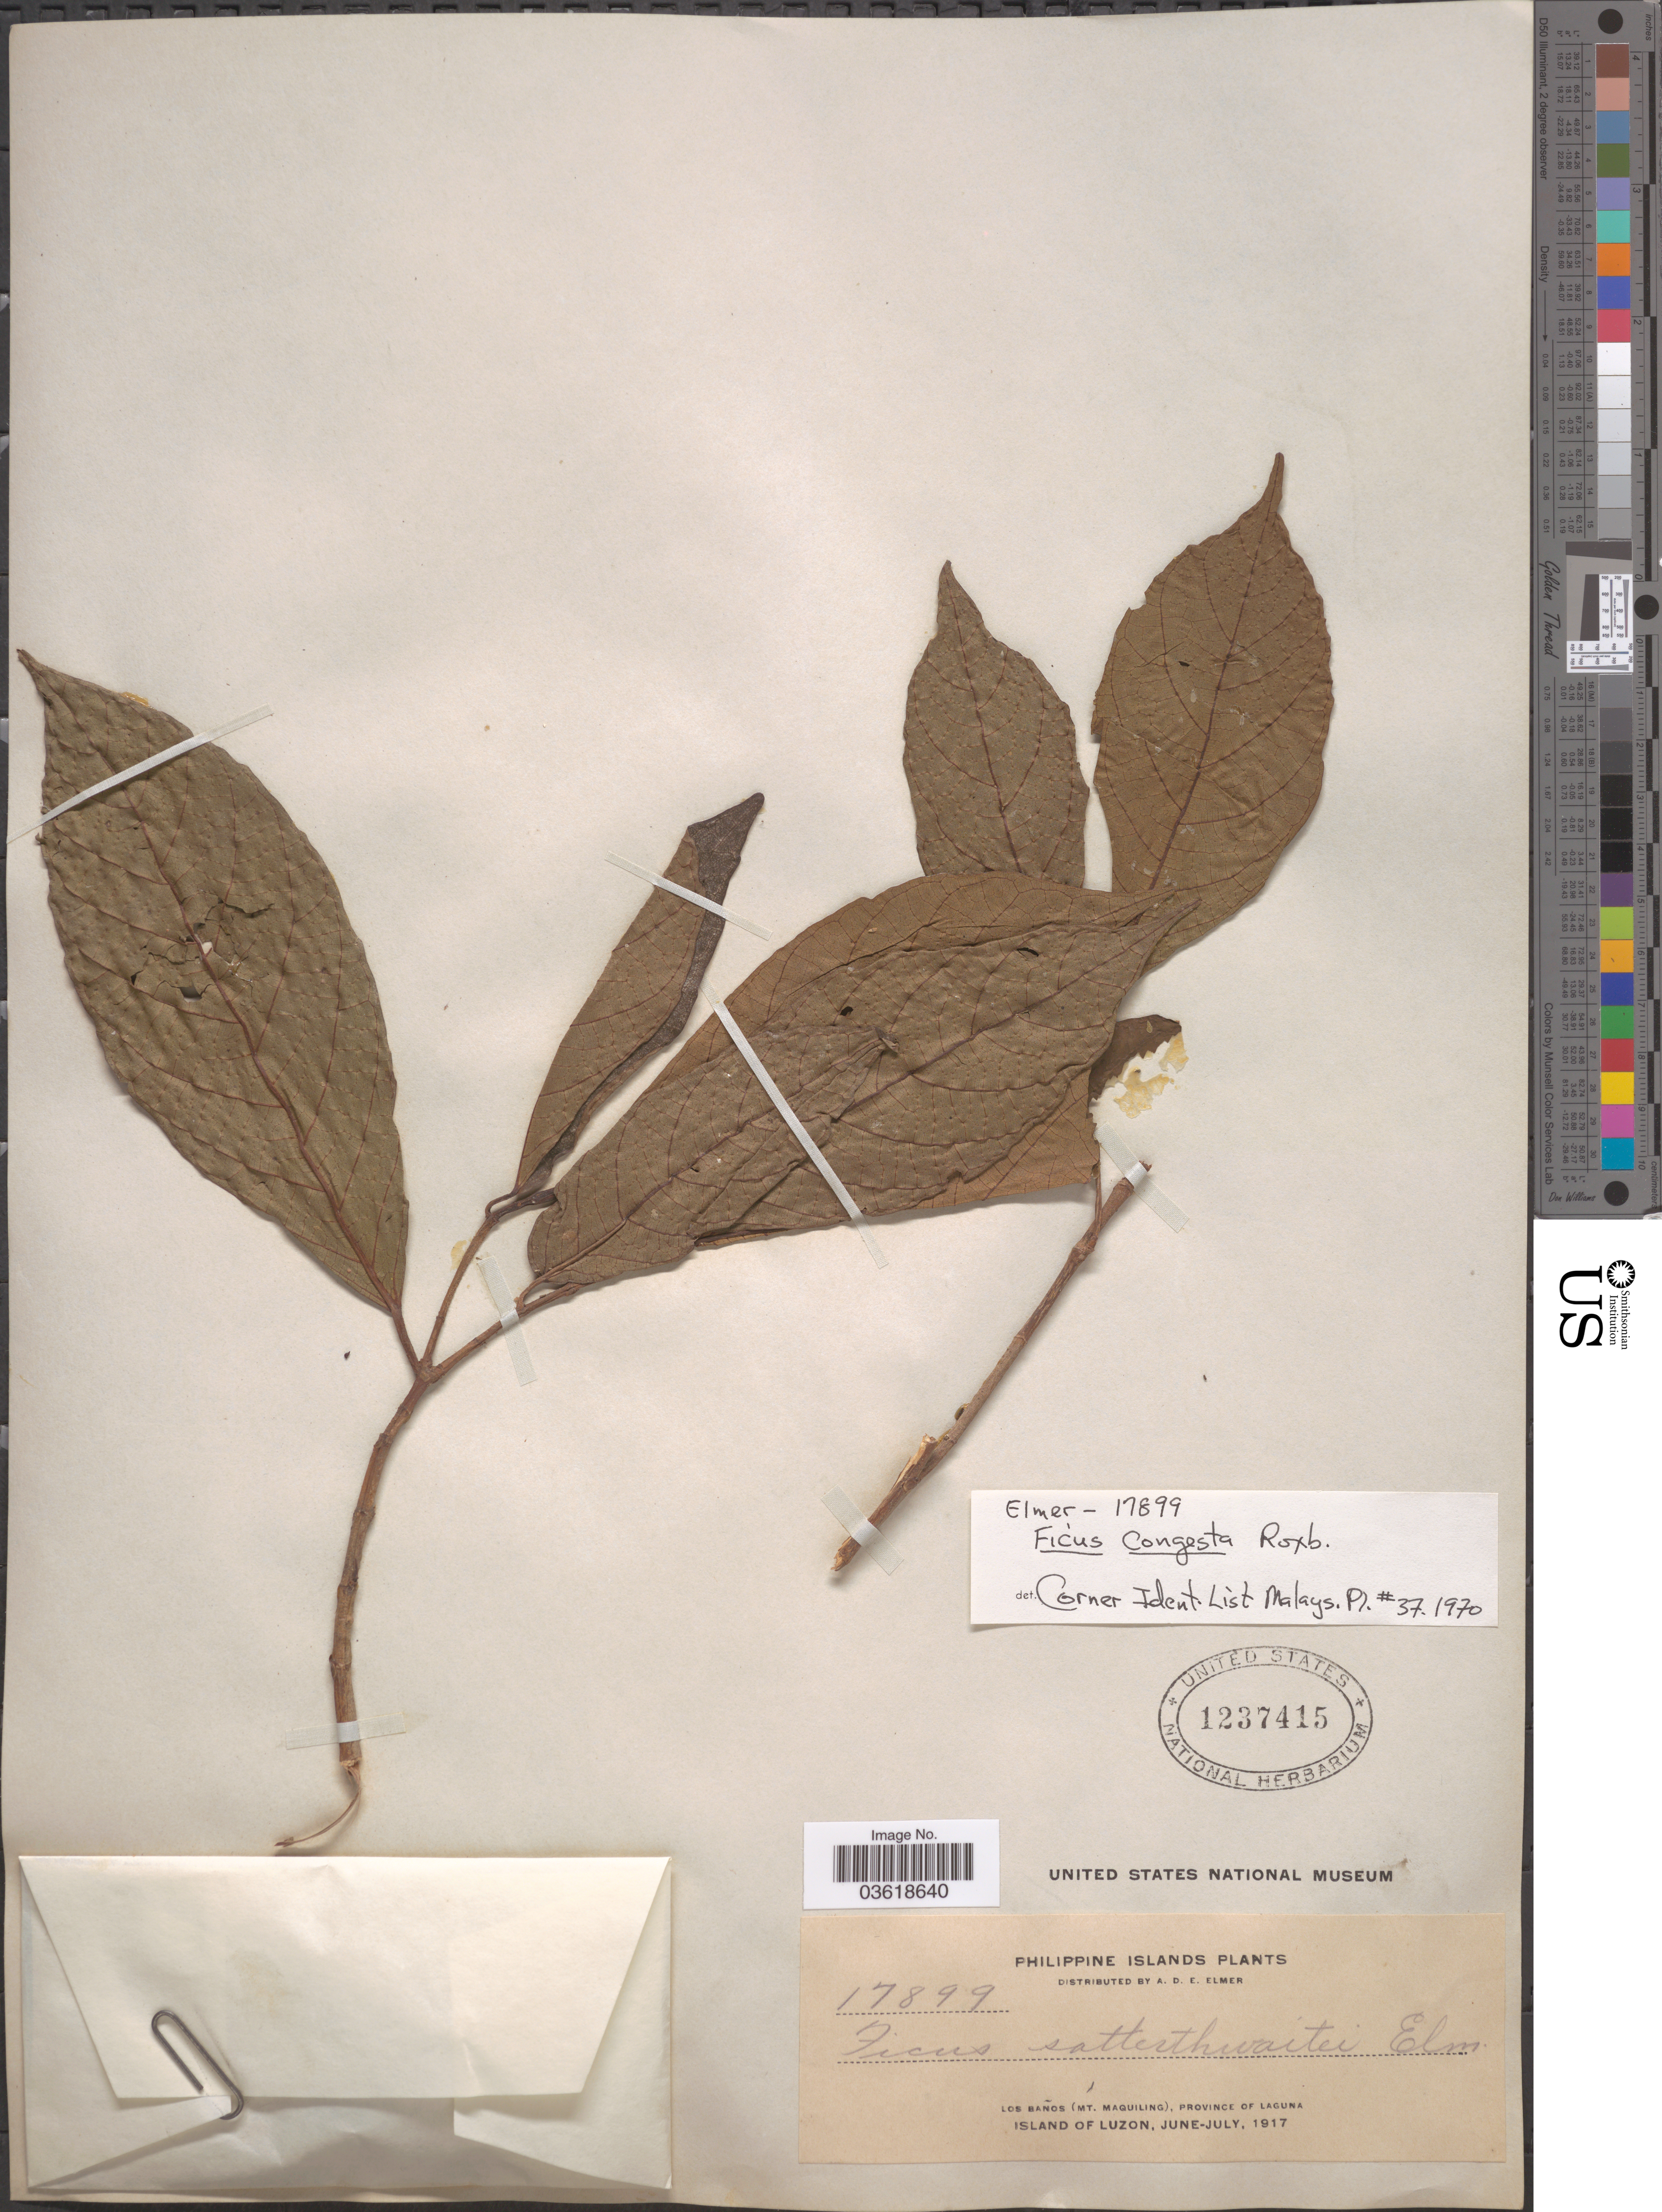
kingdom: Plantae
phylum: Tracheophyta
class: Magnoliopsida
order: Rosales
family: Moraceae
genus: Ficus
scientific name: Ficus congesta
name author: Roxb.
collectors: A. D. E. Elmer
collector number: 17899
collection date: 1917-06/1917-07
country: Philippines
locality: Philippine Islands. Los Baños (Mt. Maquiling), Province of Laguna. Island of Luzon.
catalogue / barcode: US 1237415